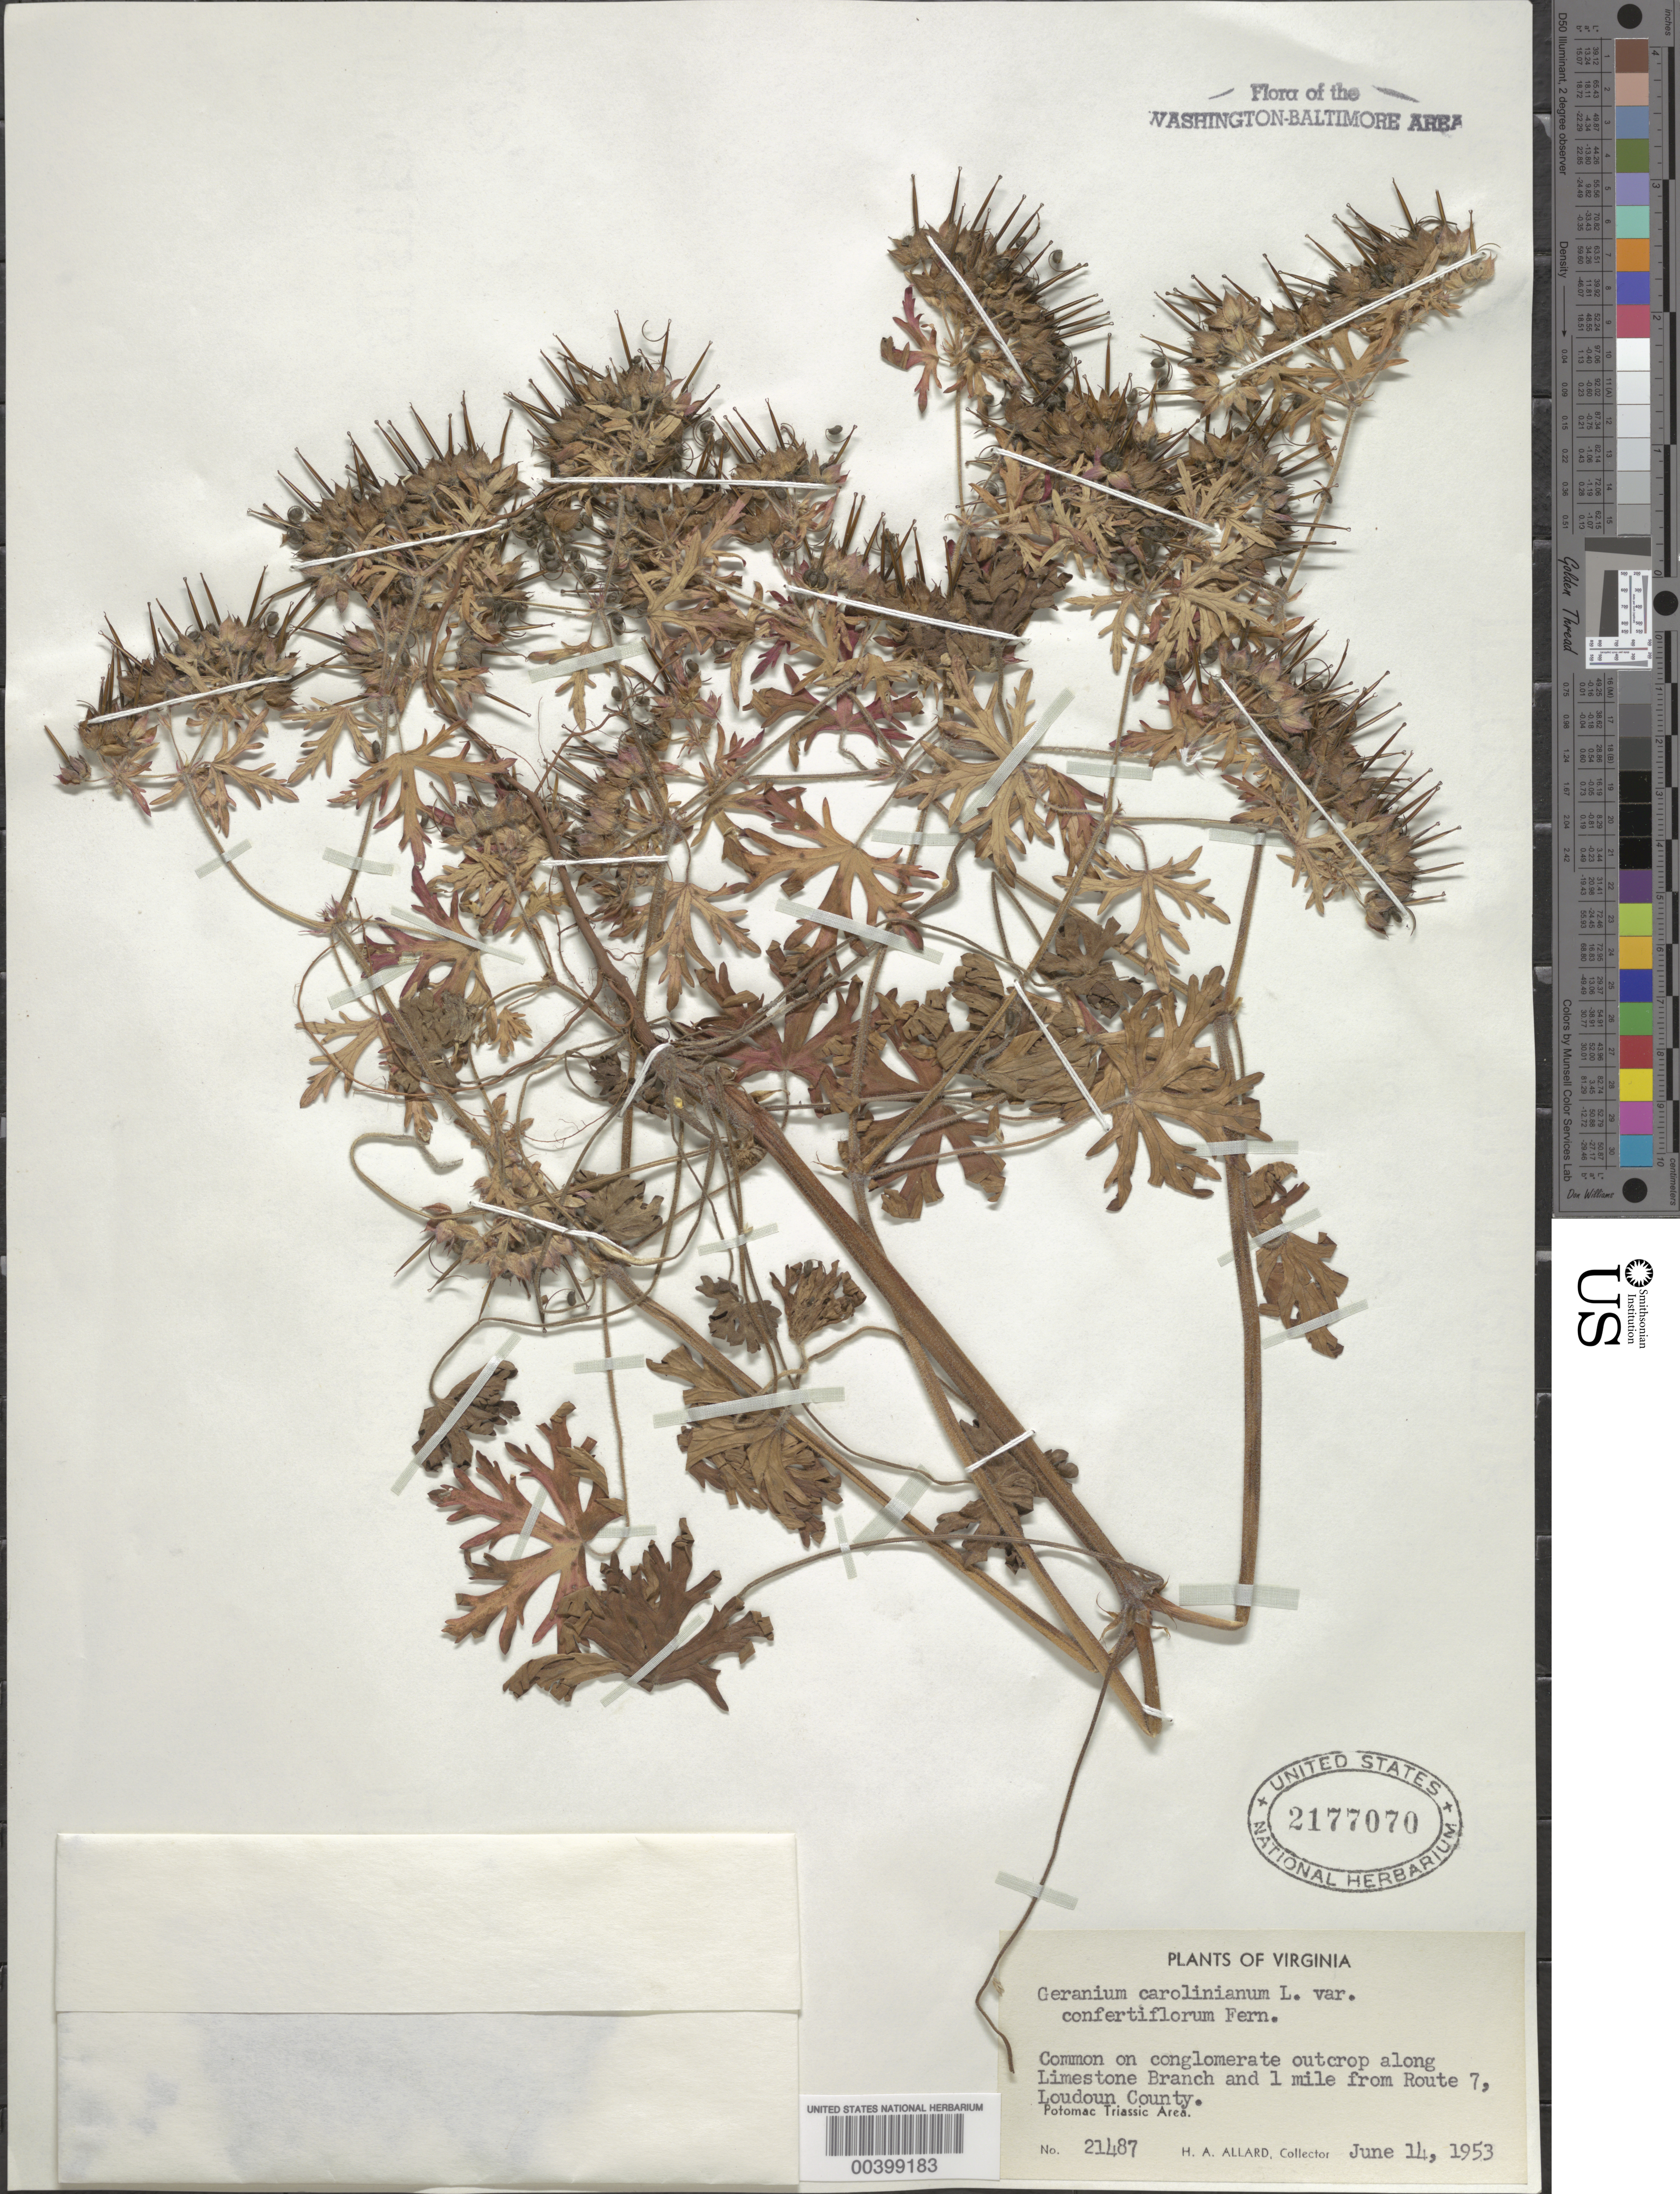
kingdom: Plantae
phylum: Tracheophyta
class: Magnoliopsida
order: Geraniales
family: Geraniaceae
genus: Geranium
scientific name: Geranium carolinianum var. confertiflorum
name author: Fernald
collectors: H. A. Allard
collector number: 21487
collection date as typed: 14 Jun 1953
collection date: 1953-06-14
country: United States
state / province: Virginia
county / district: Loudoun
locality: Limestone Branch, Route 7 vicinity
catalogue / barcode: US 2177070